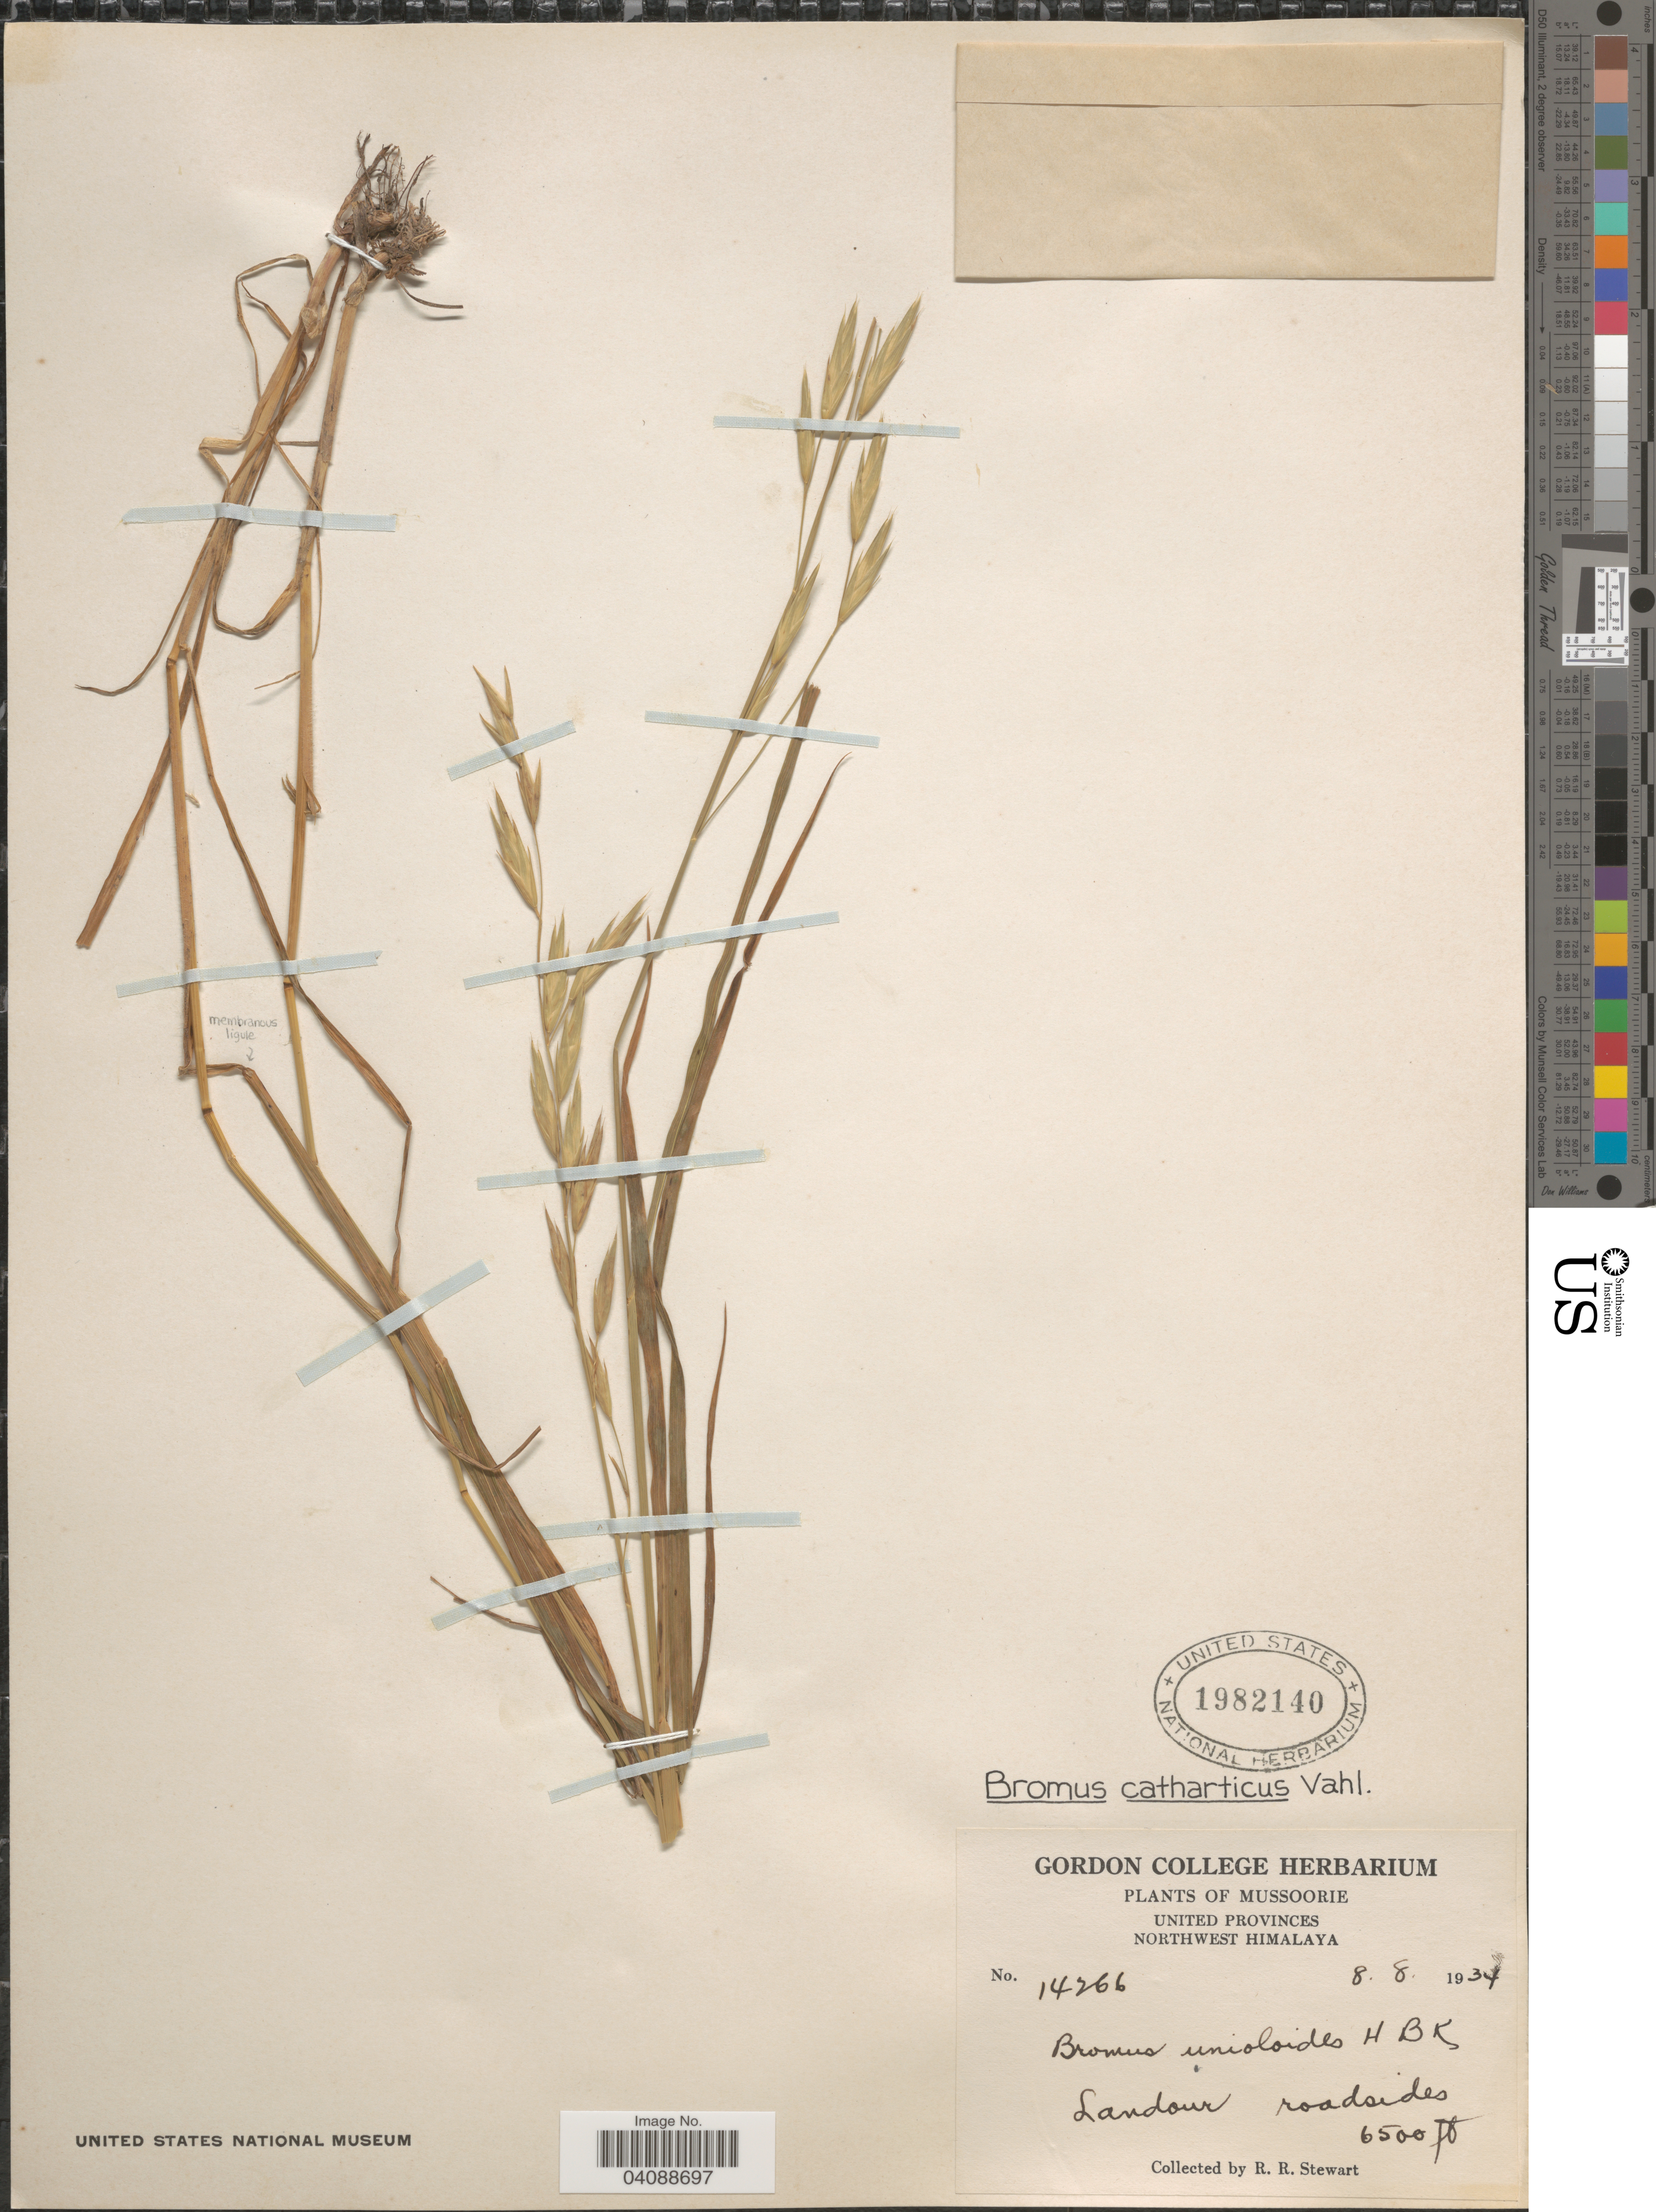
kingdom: Plantae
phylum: Tracheophyta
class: Liliopsida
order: Poales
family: Poaceae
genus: Bromus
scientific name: Bromus catharticus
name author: Vahl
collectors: R. Stewart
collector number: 14266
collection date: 1934-08-08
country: India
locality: Mussoorie. United Provinces. Northwest Himalaya. Landour roadsides.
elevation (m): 1981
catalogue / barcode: US 1982140